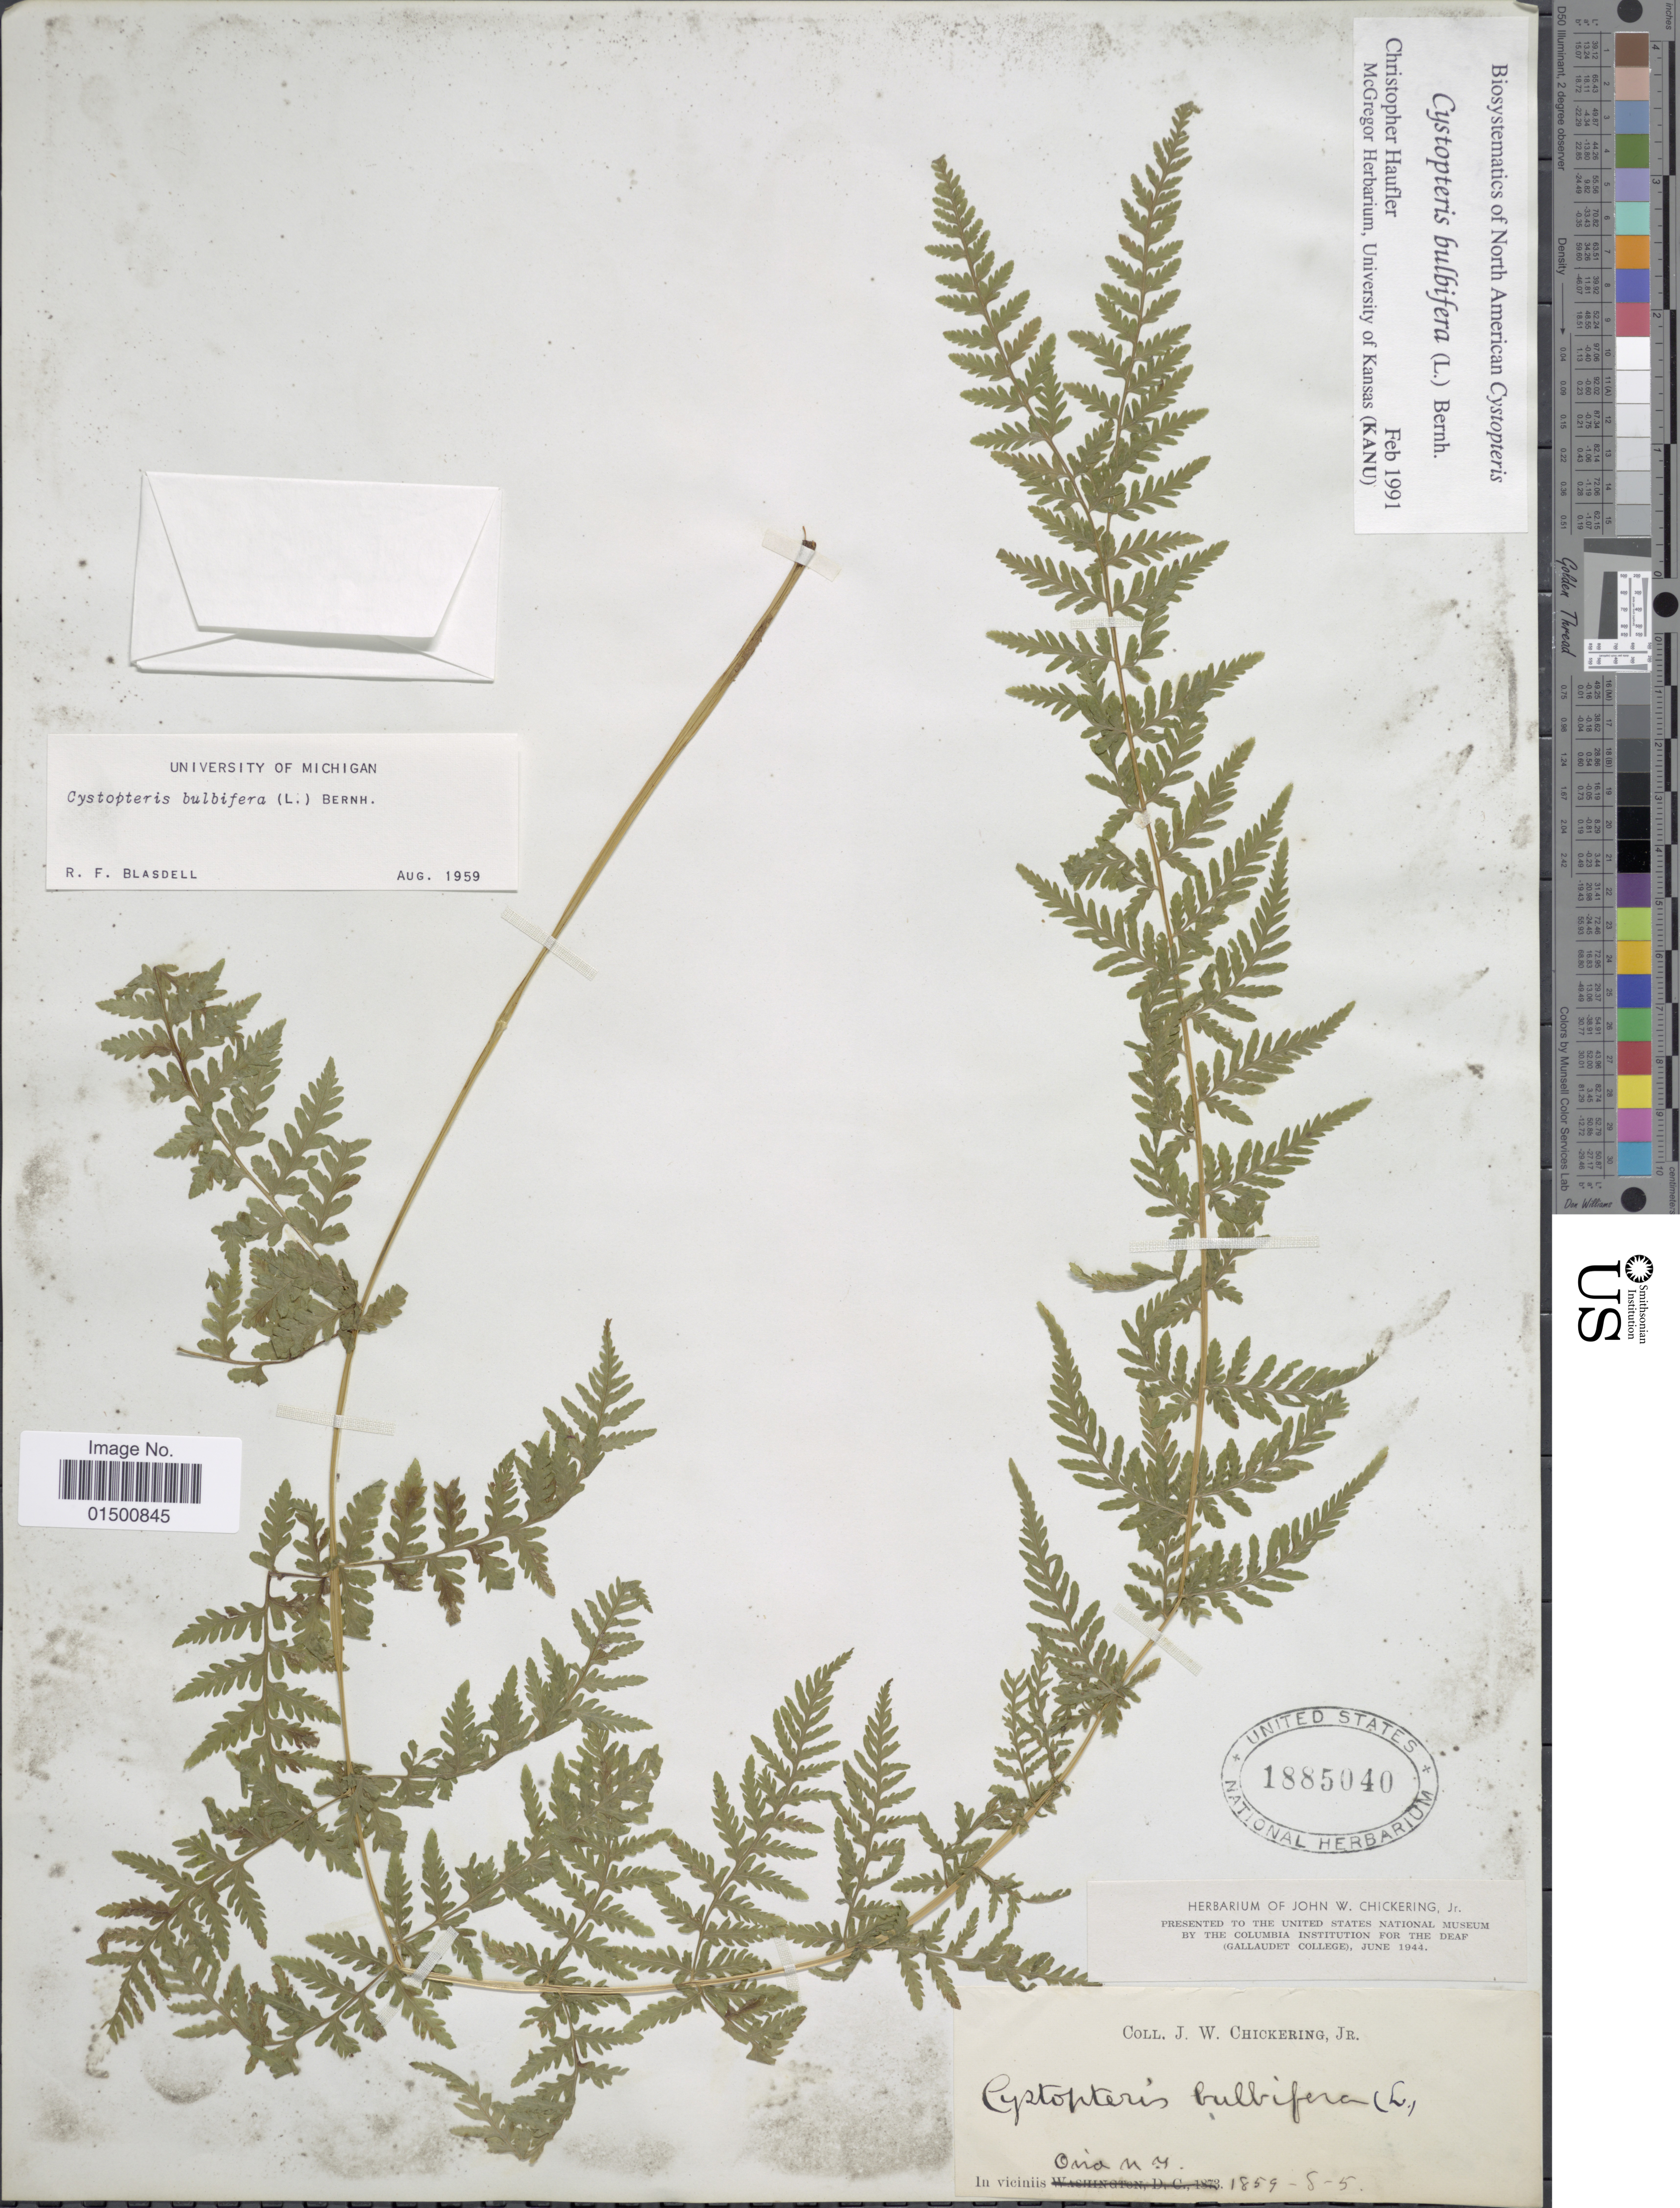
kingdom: Plantae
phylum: Tracheophyta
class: Polypodiopsida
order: Polypodiales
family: Cystopteridaceae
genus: Cystopteris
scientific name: Cystopteris bulbifera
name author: (L.) Bernh.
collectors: J. Chickering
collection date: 1859-05-08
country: United States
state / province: New York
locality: Viciniis Ovid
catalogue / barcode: US 1885040